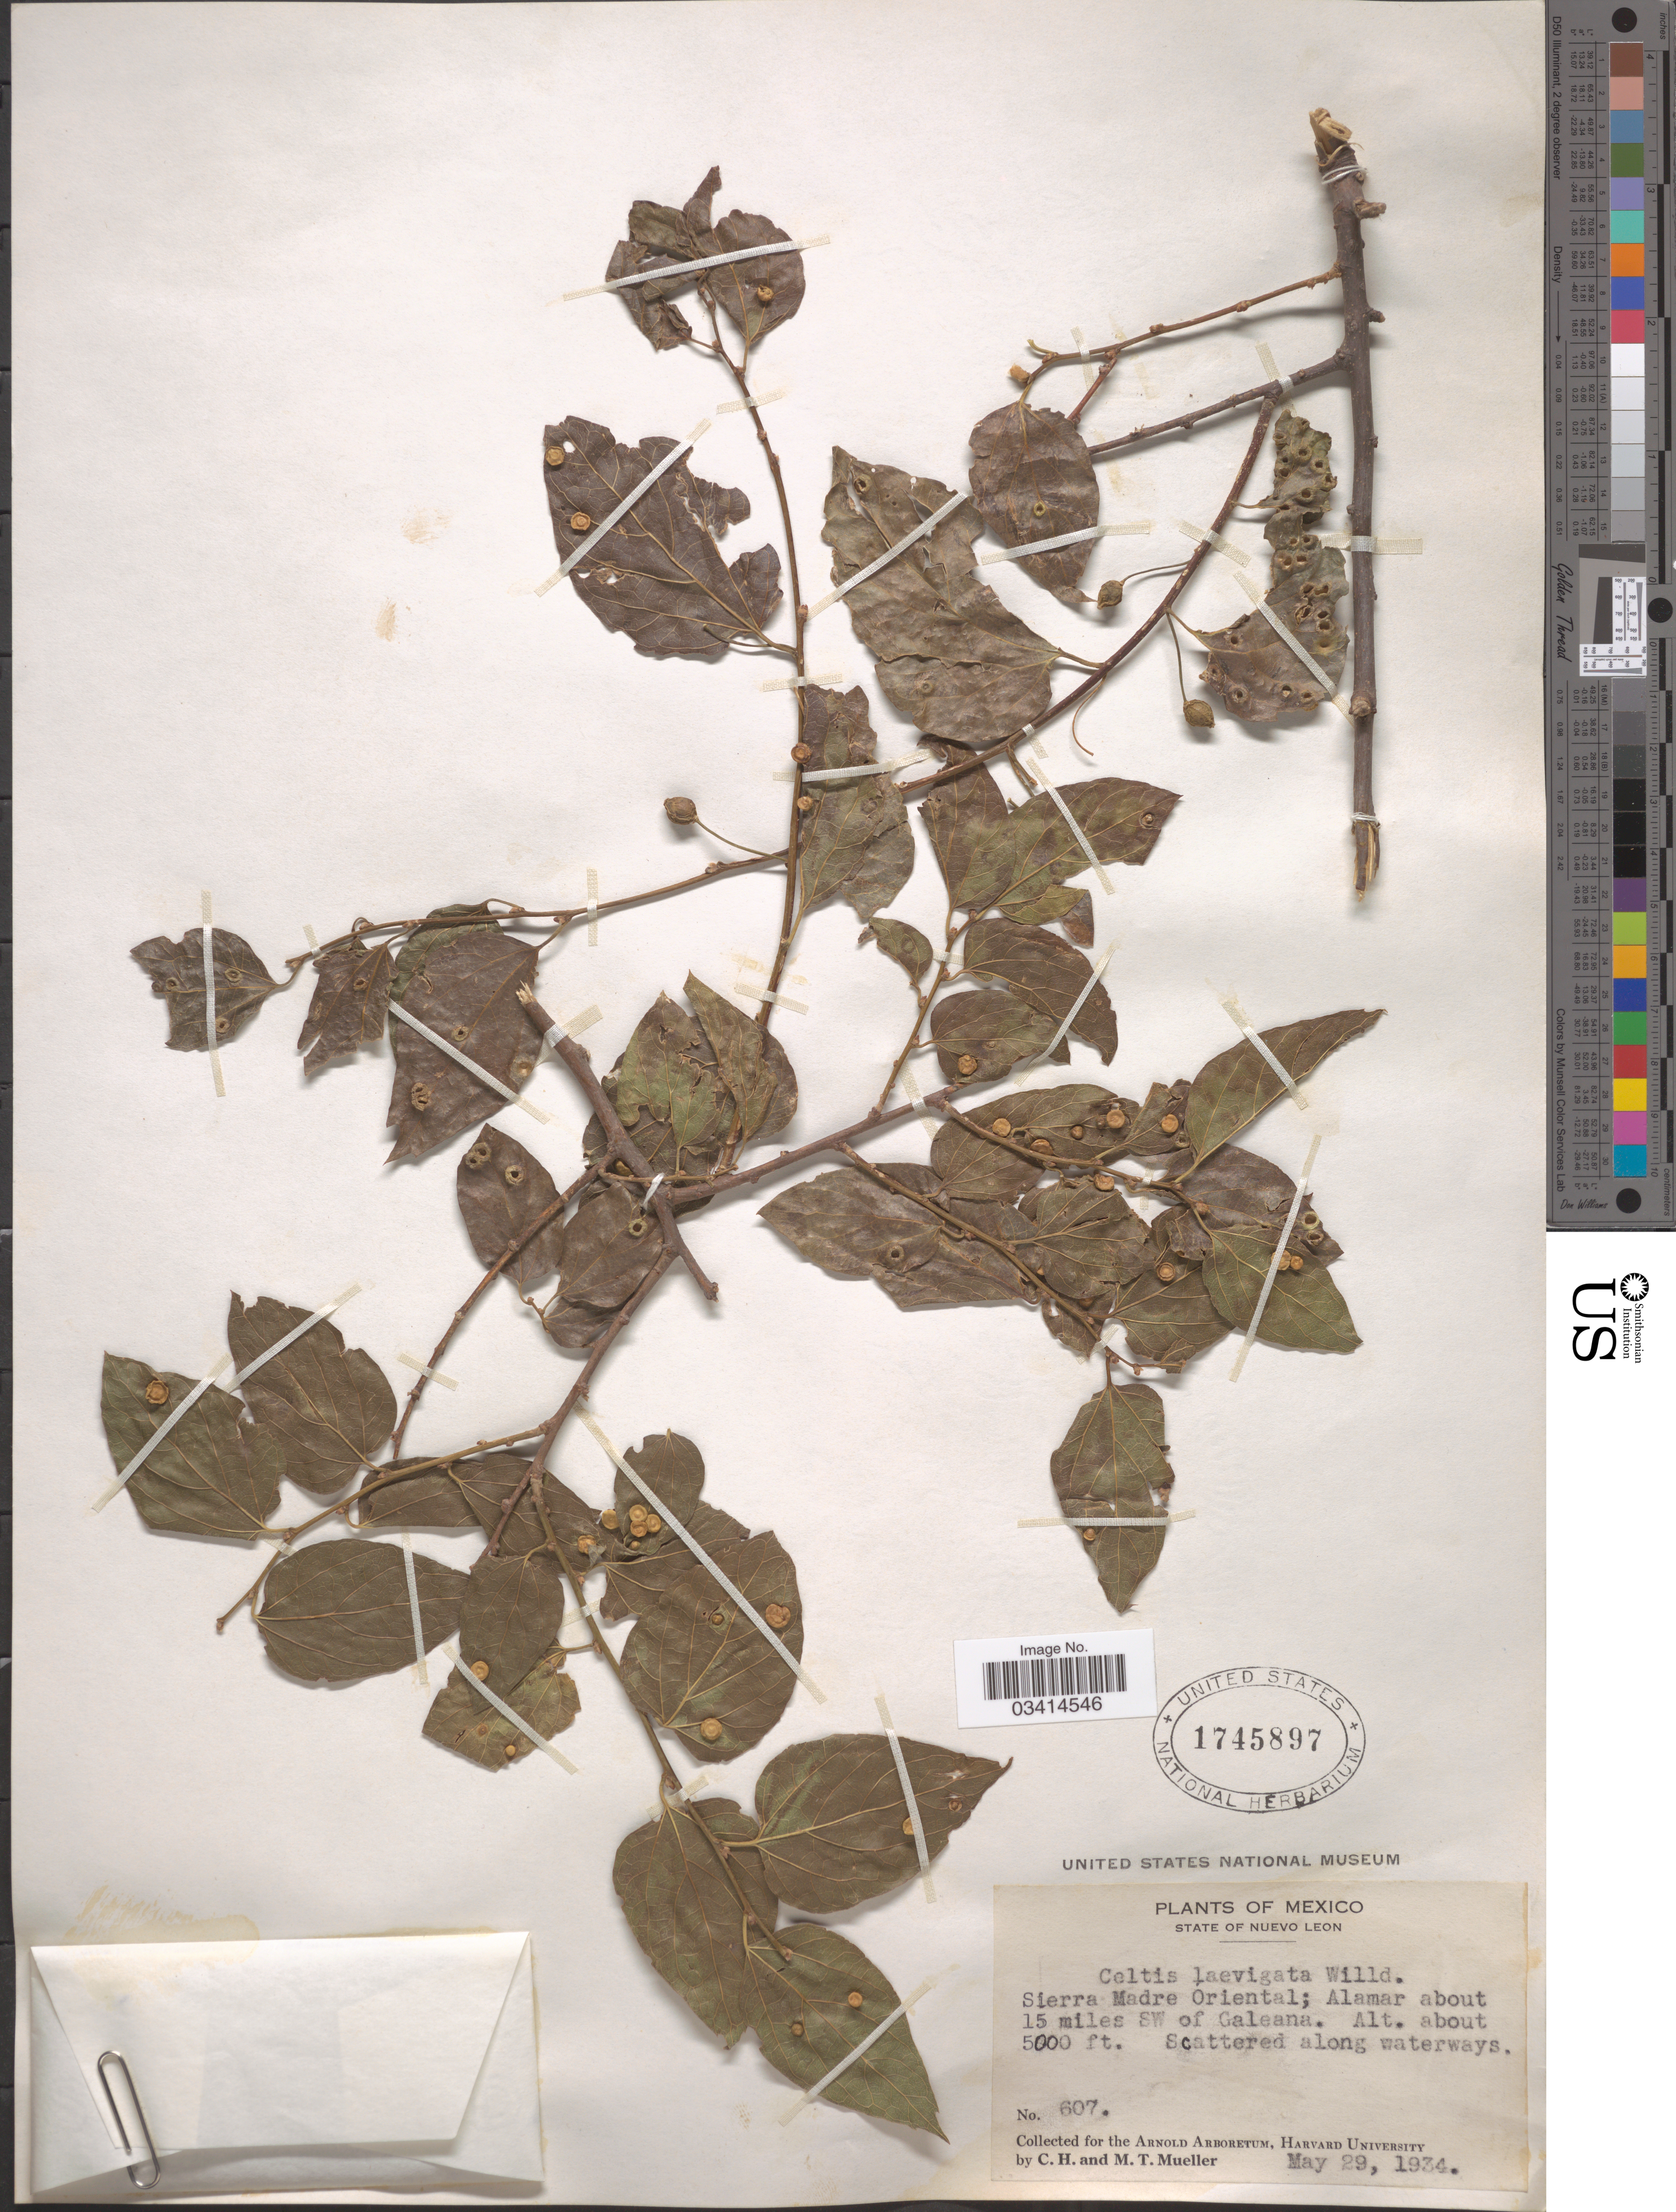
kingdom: Plantae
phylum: Tracheophyta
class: Magnoliopsida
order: Rosales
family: Cannabaceae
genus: Celtis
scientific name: Celtis laevigata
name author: Willd.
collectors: C. H. Mueller & M. Mueller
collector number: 607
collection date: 1934-05-29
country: Mexico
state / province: Nuevo León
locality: Sierra Madre Oriental; Alamar about 15 miles SW of Galeana.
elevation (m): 1524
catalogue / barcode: US 1745897